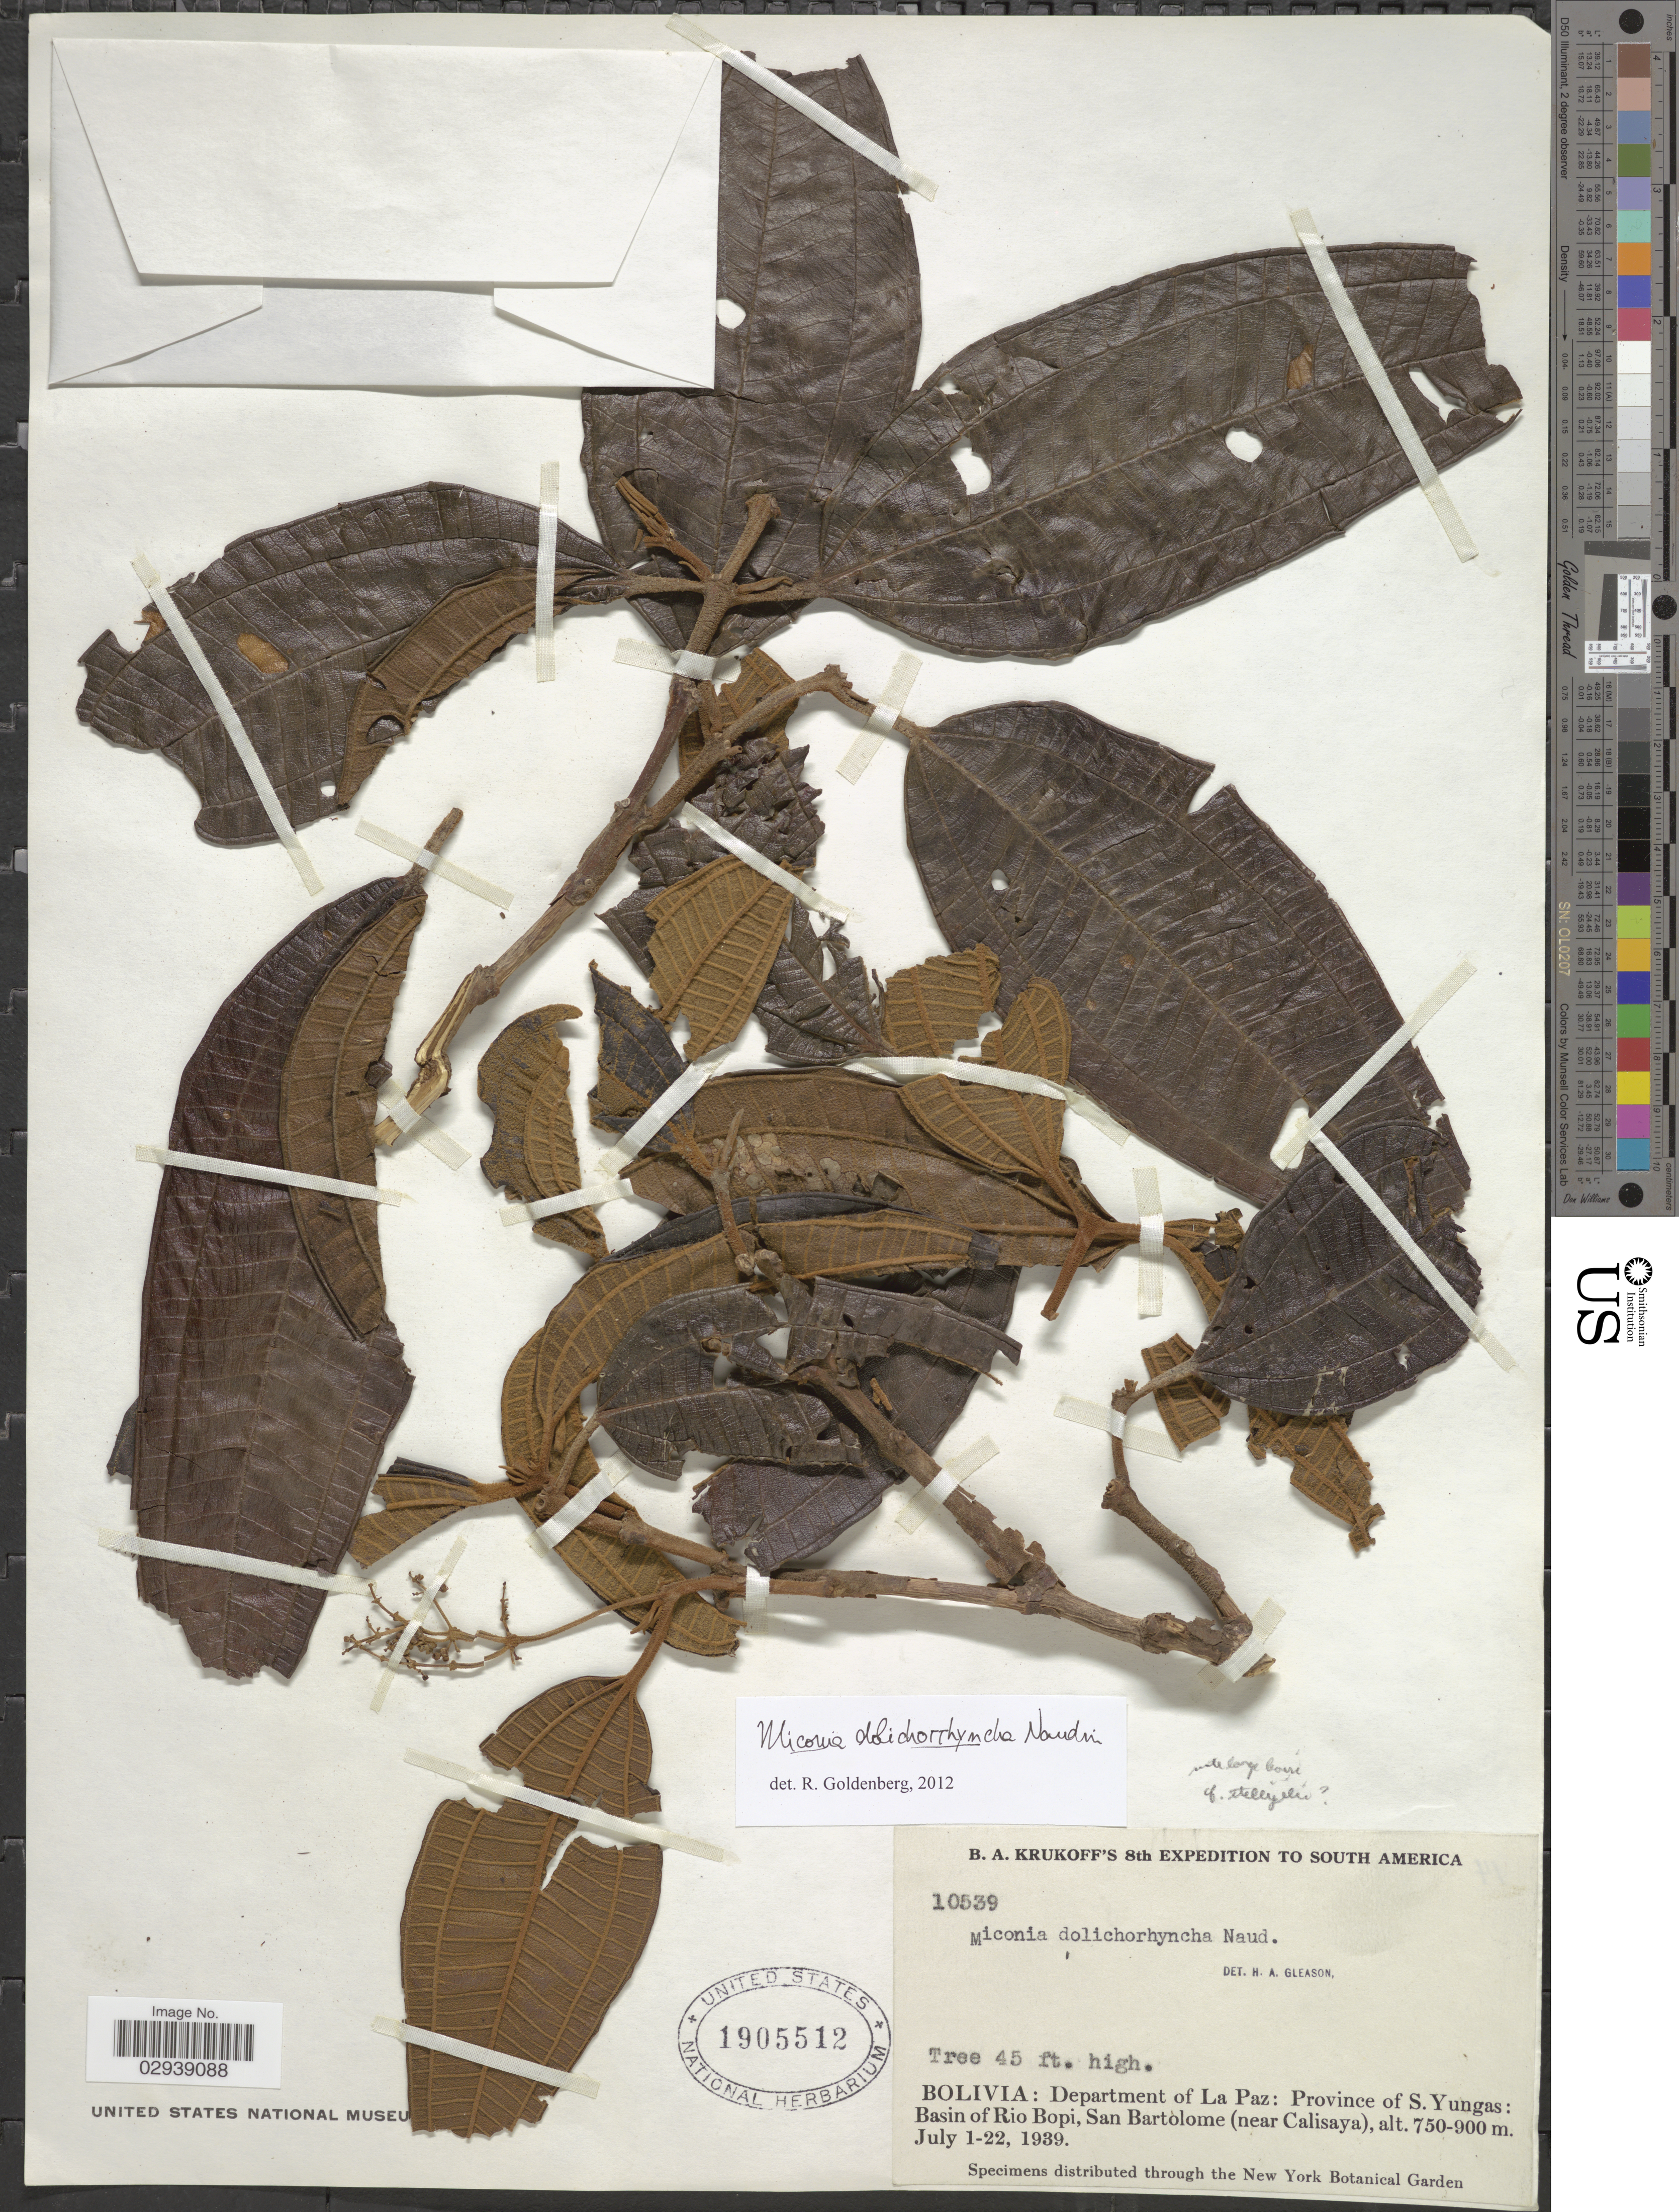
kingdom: Plantae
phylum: Tracheophyta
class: Magnoliopsida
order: Myrtales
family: Melastomataceae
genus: Miconia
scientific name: Miconia dolichorrhyncha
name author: Naudin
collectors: B. A. Krukoff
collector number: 10539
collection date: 1939-07-01/1939-07-22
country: Bolivia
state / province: La Paz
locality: Department of La Paz: Province of S. Yungas: Basin of Rio Bopi, San Bartolome (near Calisaya).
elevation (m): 750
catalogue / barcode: US 1905512